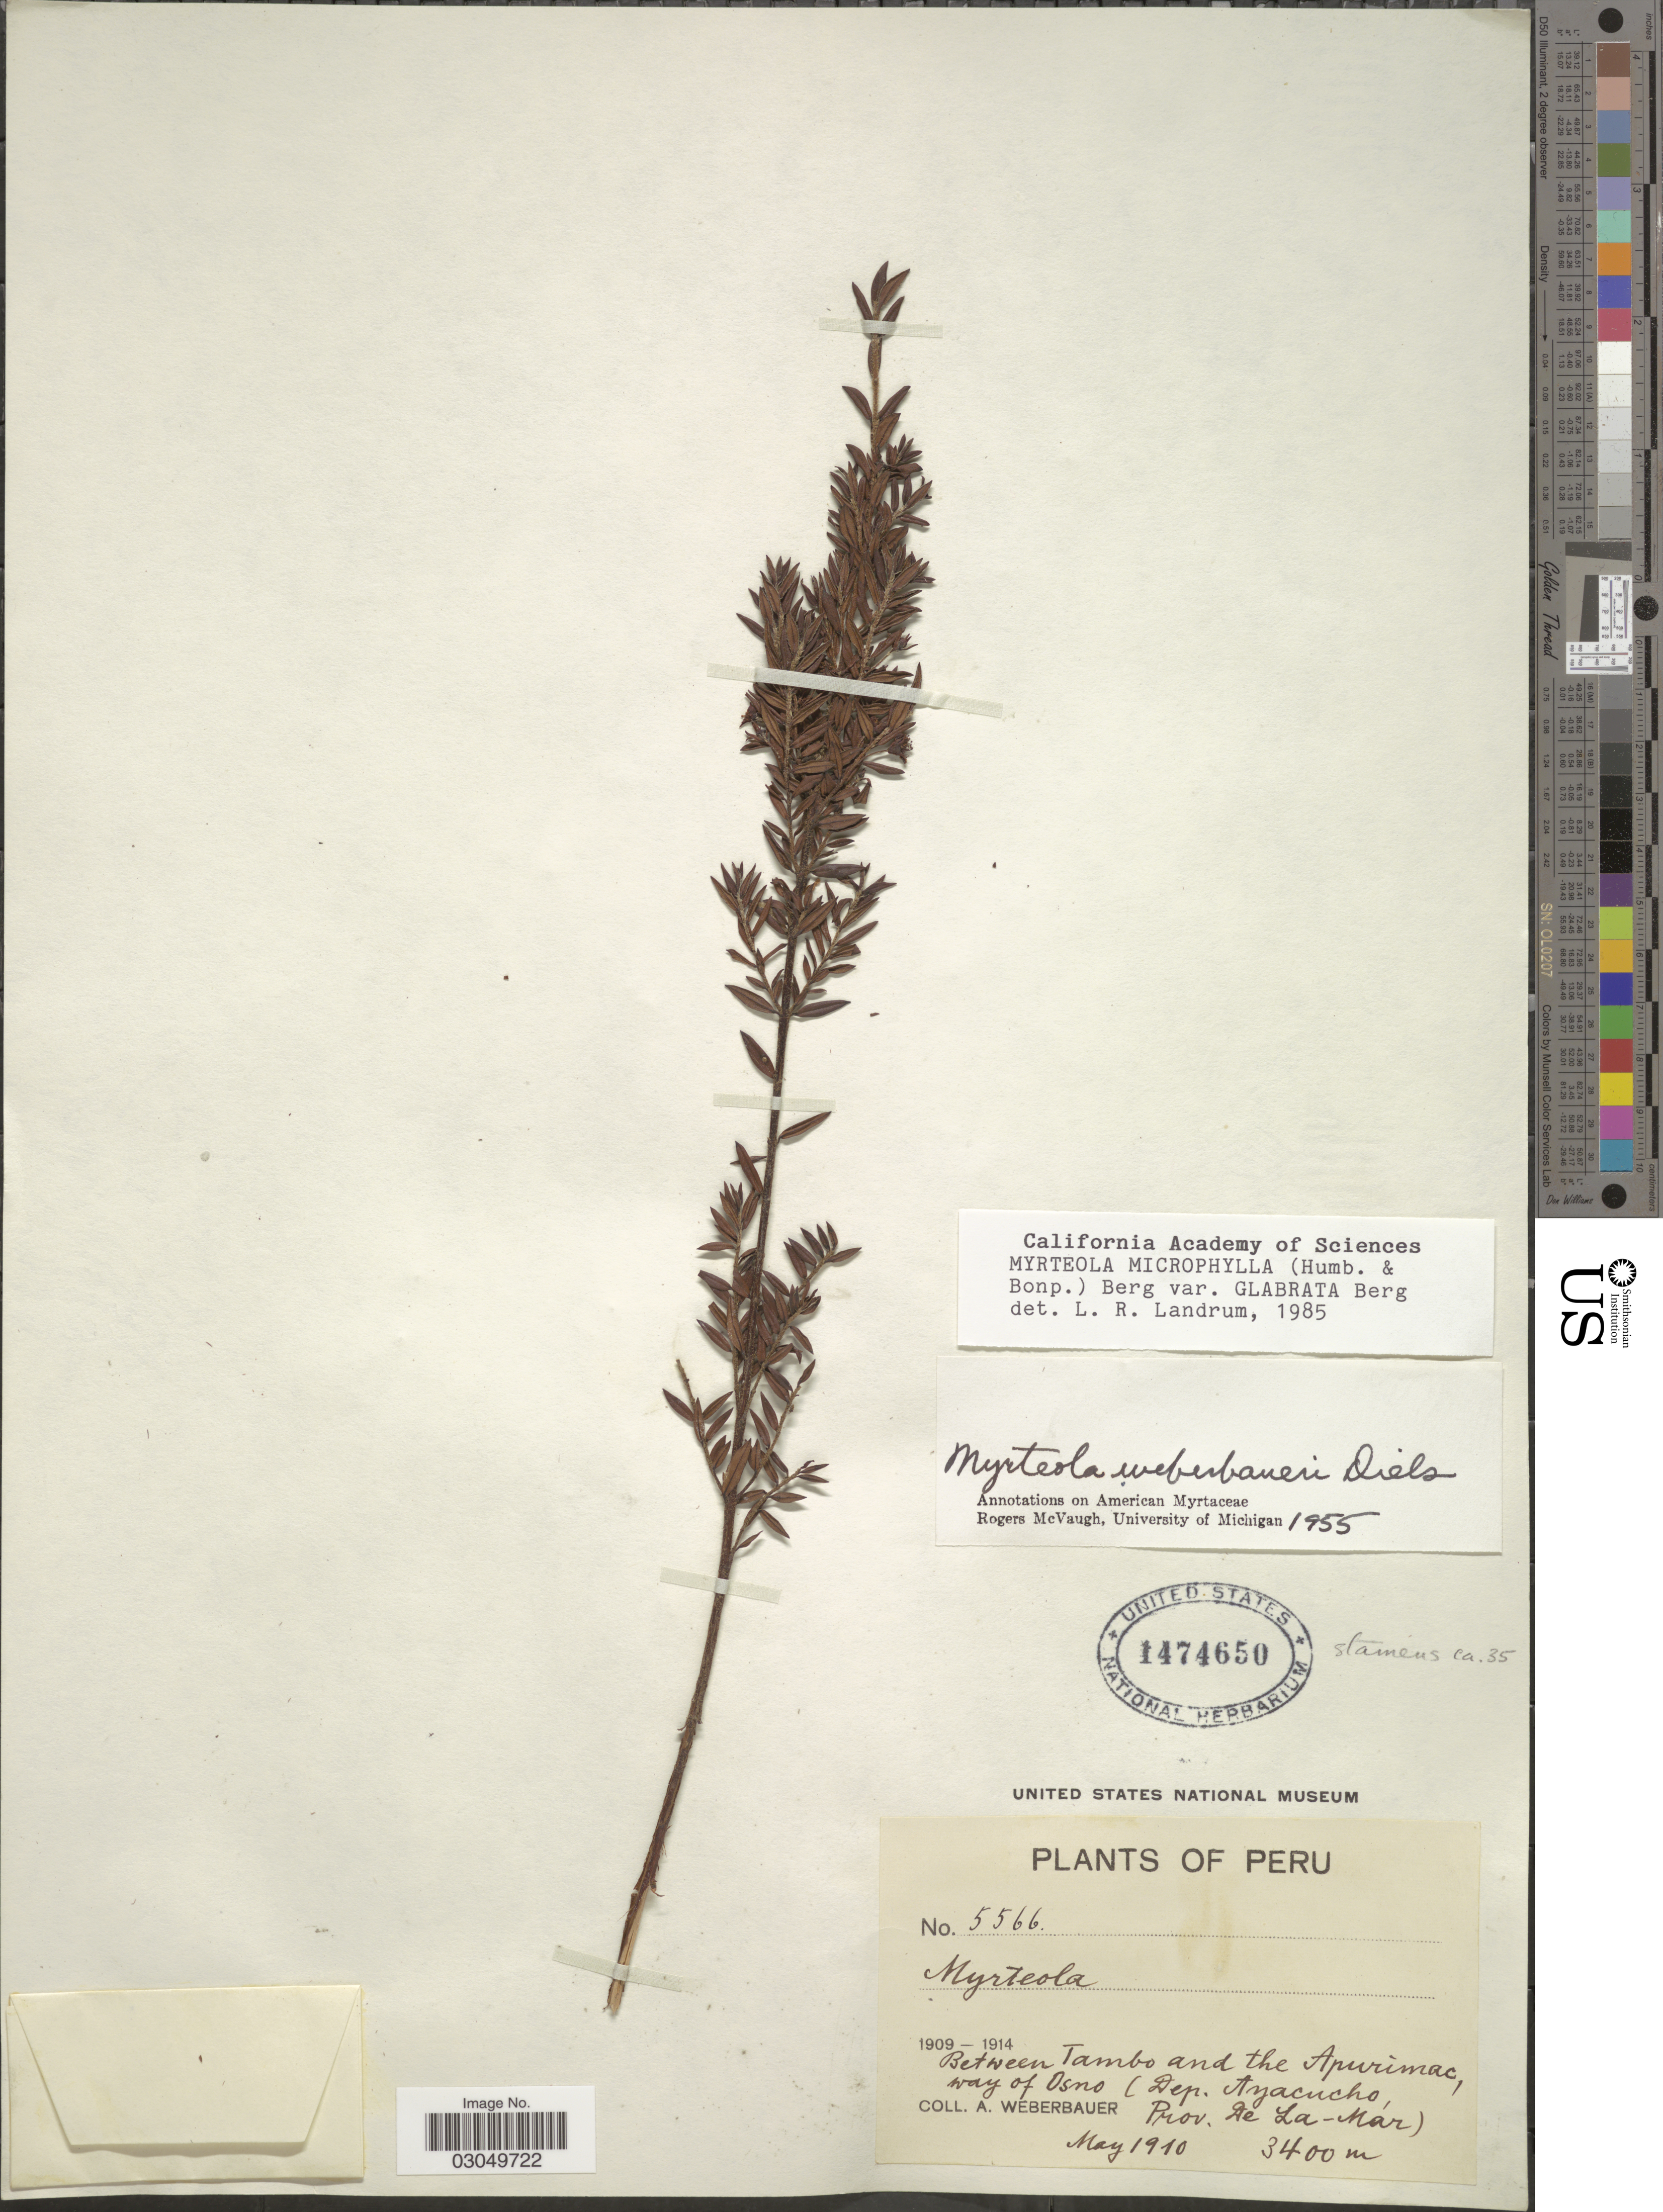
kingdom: Plantae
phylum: Tracheophyta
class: Magnoliopsida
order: Myrtales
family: Myrtaceae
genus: Myrteola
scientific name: Myrteola microphylla var. glabrata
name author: O. Berg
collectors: A. Weberbauer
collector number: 5566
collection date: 1910-05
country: Peru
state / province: Ayacucho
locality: Between Tambo and the Apurimac, way of Osno (Dep. Ayacucho, Prov. de La-Mar).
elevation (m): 3400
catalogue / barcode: US 1474650